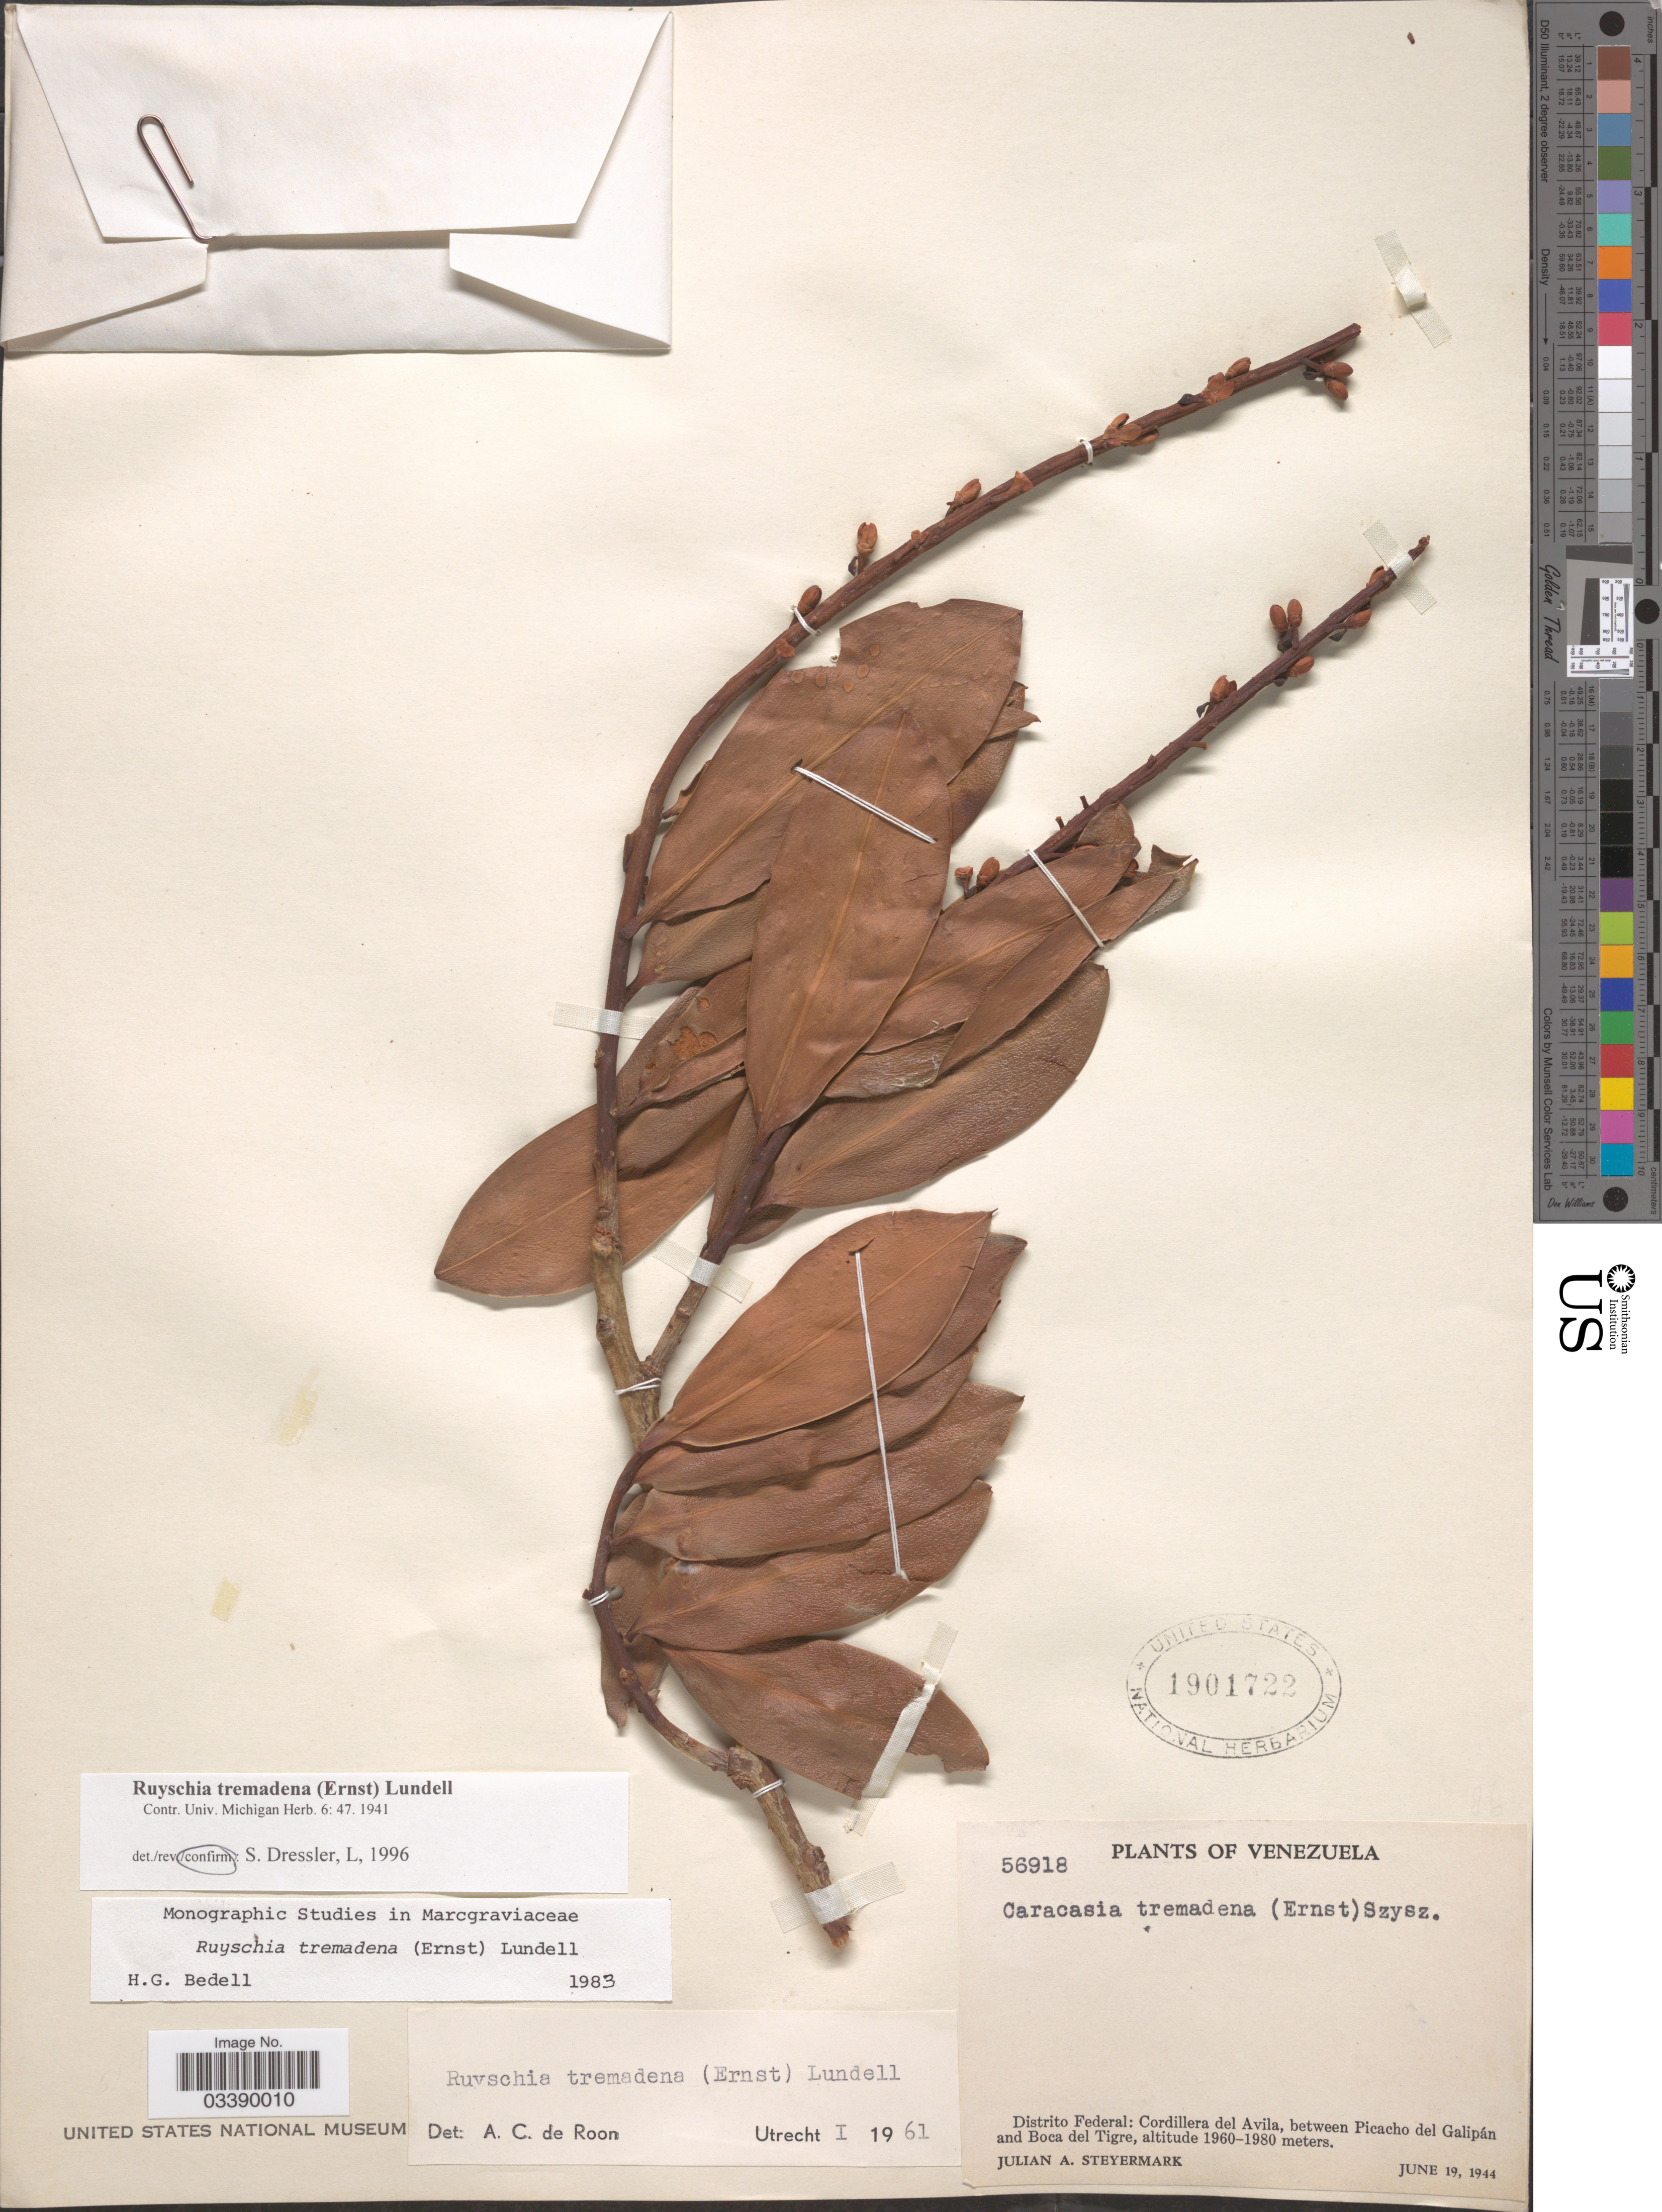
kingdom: Plantae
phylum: Tracheophyta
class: Magnoliopsida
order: Ericales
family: Marcgraviaceae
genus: Ruyschia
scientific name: Ruyschia tremadena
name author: (Ernst) Lundell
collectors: J. Steyermark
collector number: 56918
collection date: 1944-06-19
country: Venezuela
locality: Distrito Federal: Cordillera del Avila, between Picacho del Galipán and Boca del Tigre.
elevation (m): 1960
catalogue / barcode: US 1901722